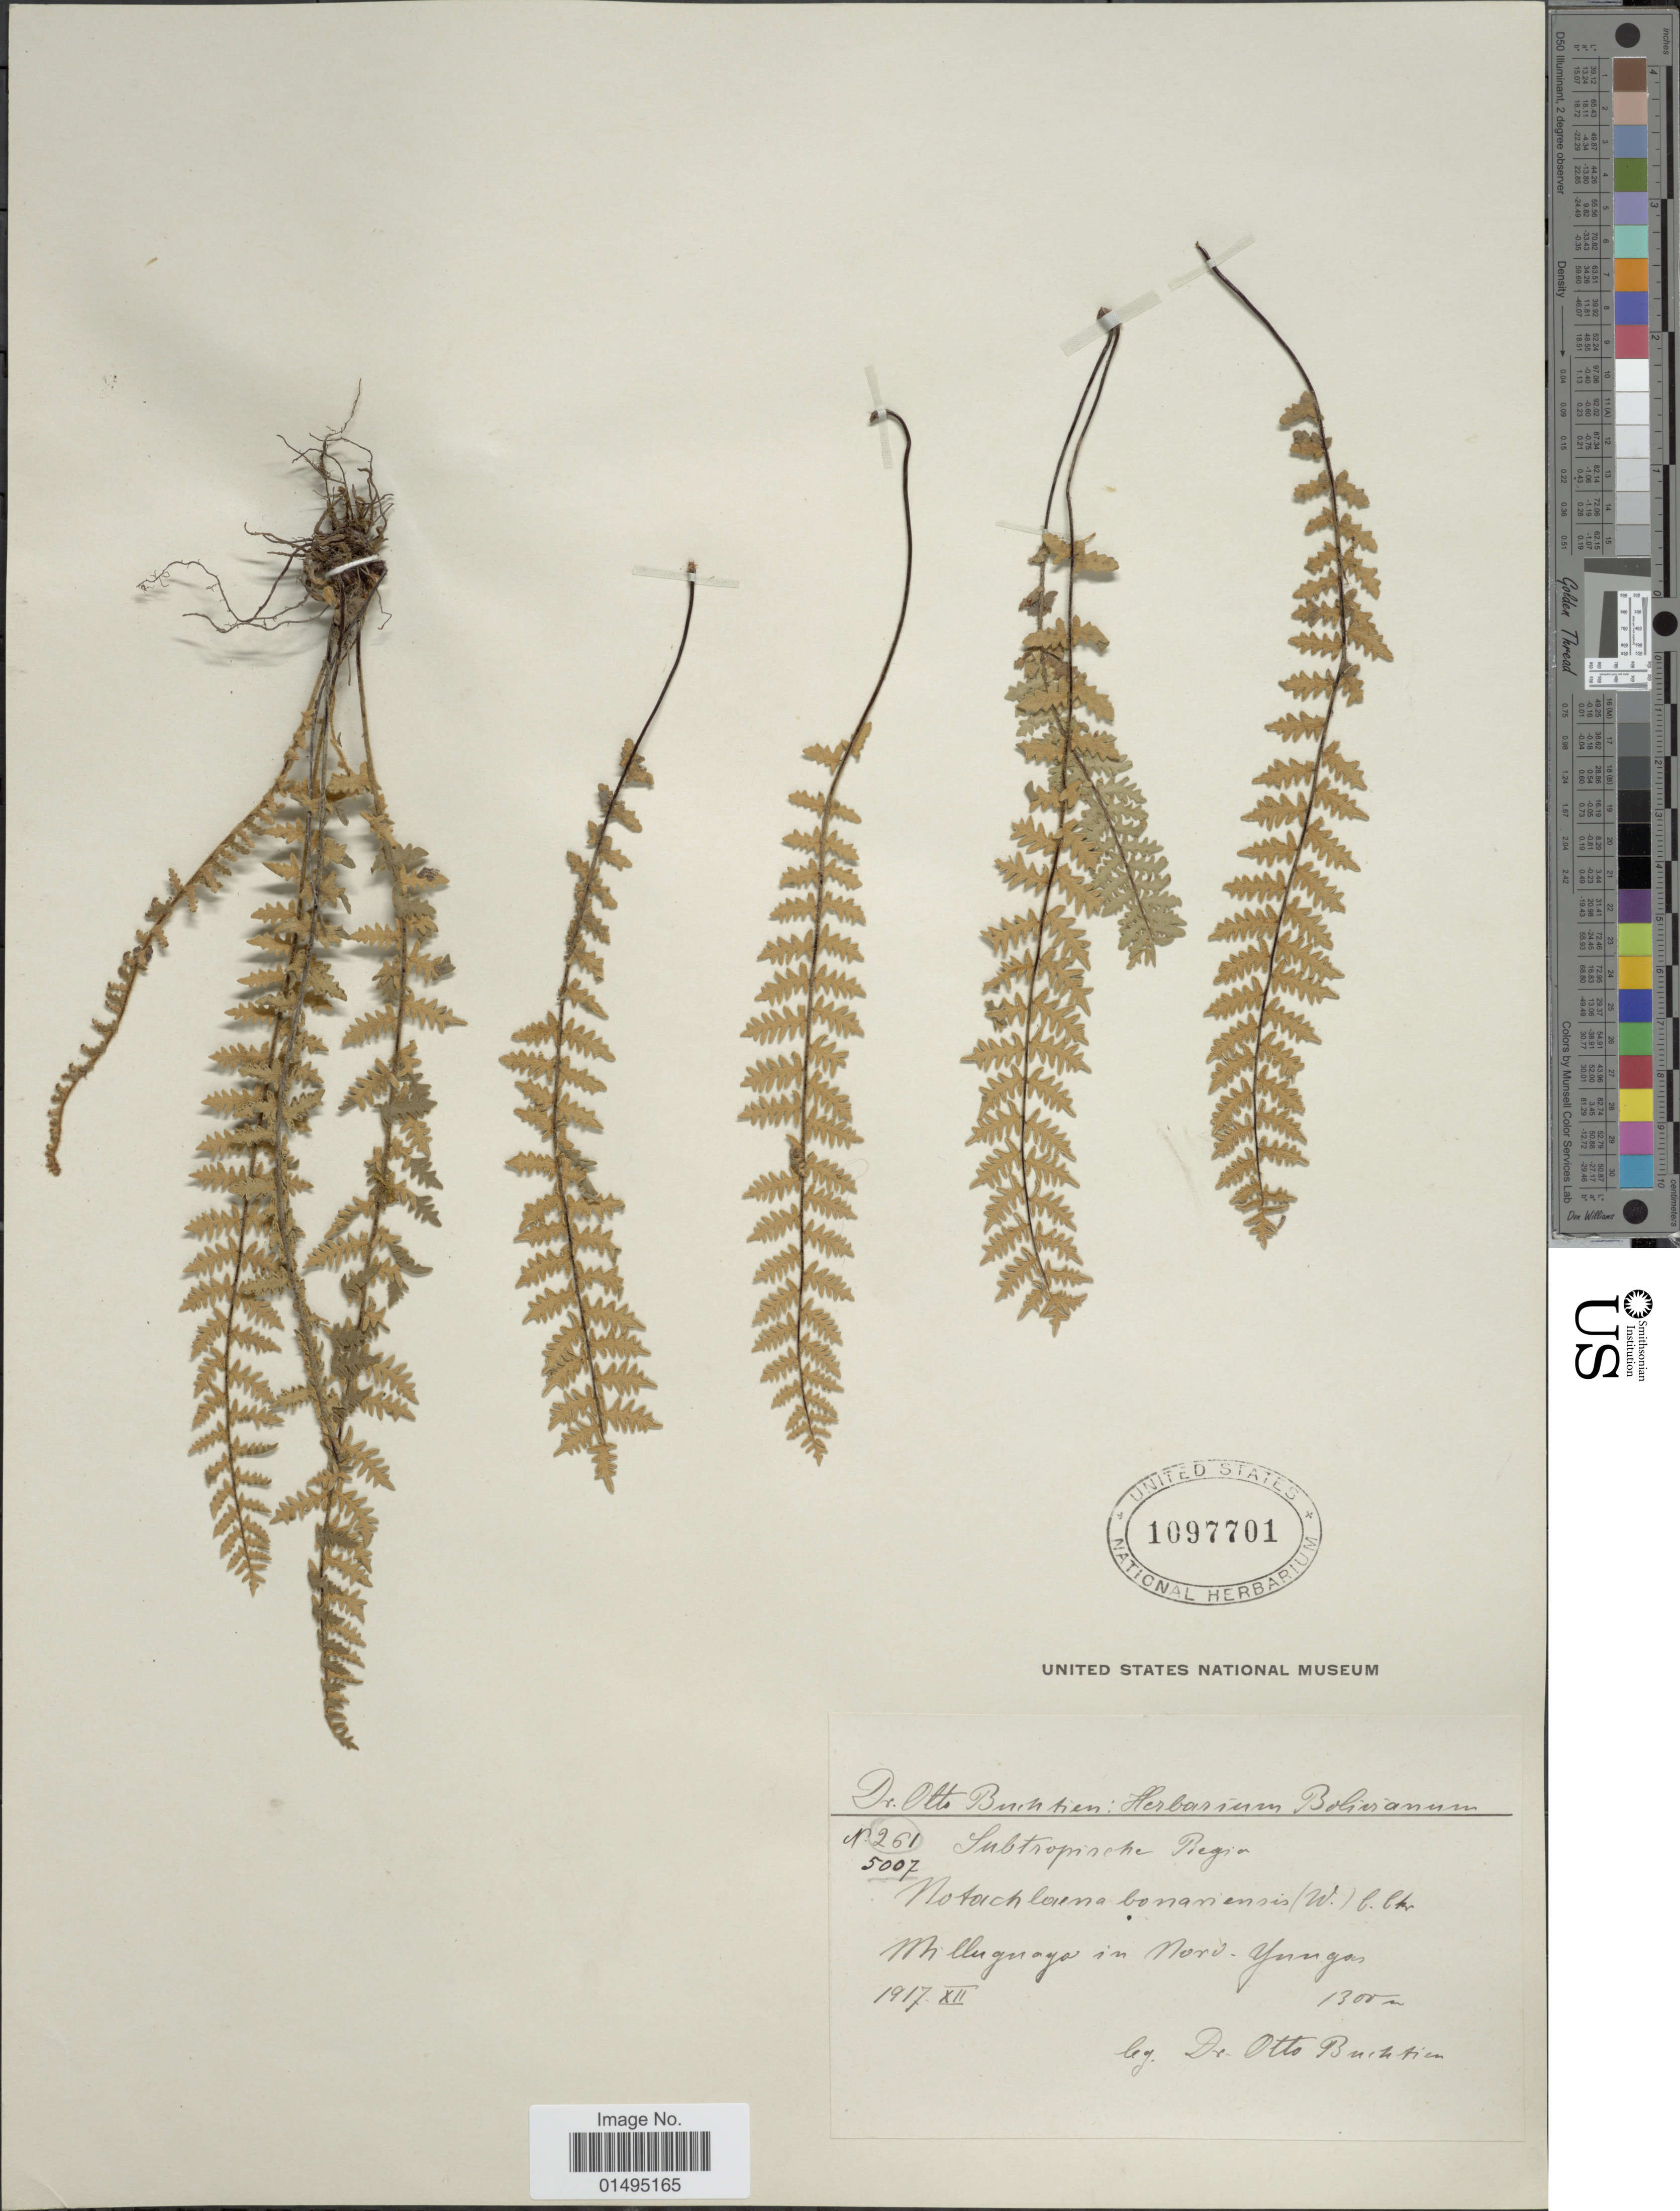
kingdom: Plantae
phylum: Tracheophyta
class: Polypodiopsida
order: Polypodiales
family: Pteridaceae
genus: Myriopteris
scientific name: Myriopteris aurea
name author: (Poir.) Grusz & Windham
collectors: O. Buchtien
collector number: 261/5007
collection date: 1917-12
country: Bolivia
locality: Milluguangi in North Yungas, Subtropische Regio.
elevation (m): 1300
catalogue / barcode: US 1097701